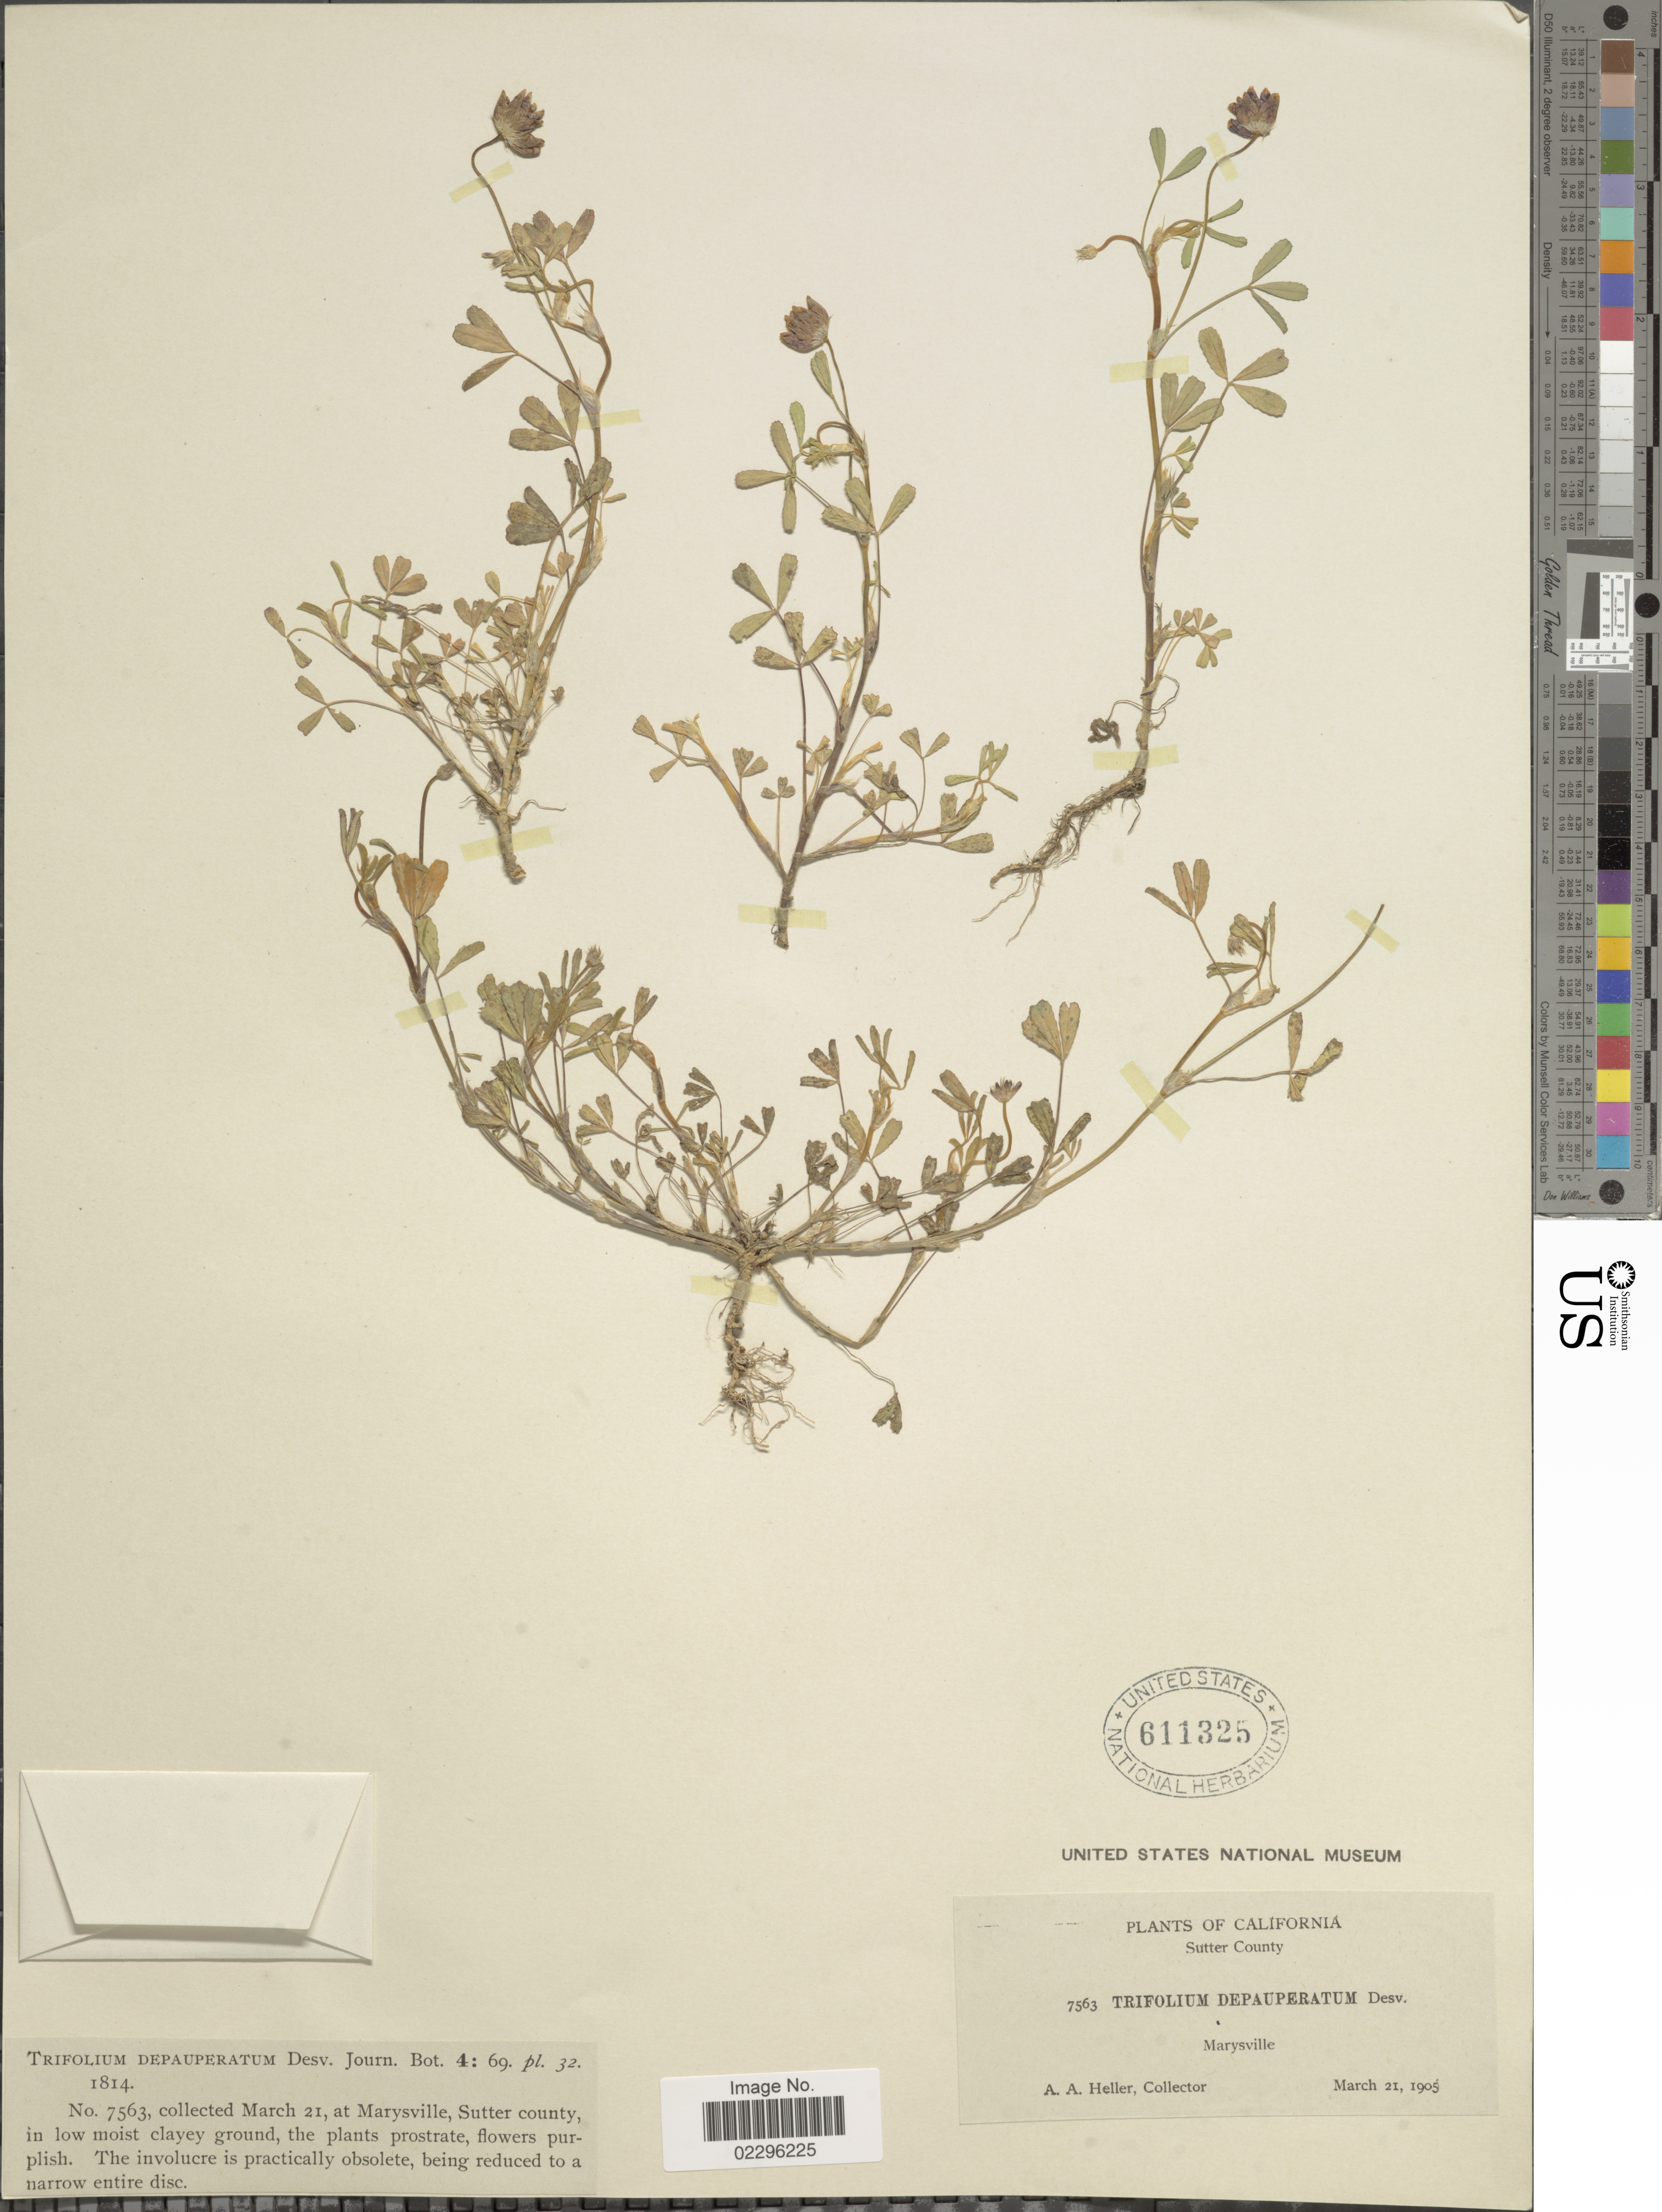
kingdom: Plantae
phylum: Tracheophyta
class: Magnoliopsida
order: Fabales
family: Fabaceae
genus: Trifolium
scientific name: Trifolium depauperatum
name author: Desv.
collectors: A. A. Heller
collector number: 7563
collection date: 1905-03-21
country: United States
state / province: California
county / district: Sutter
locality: Sutter County. Marysville.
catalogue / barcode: US 611325